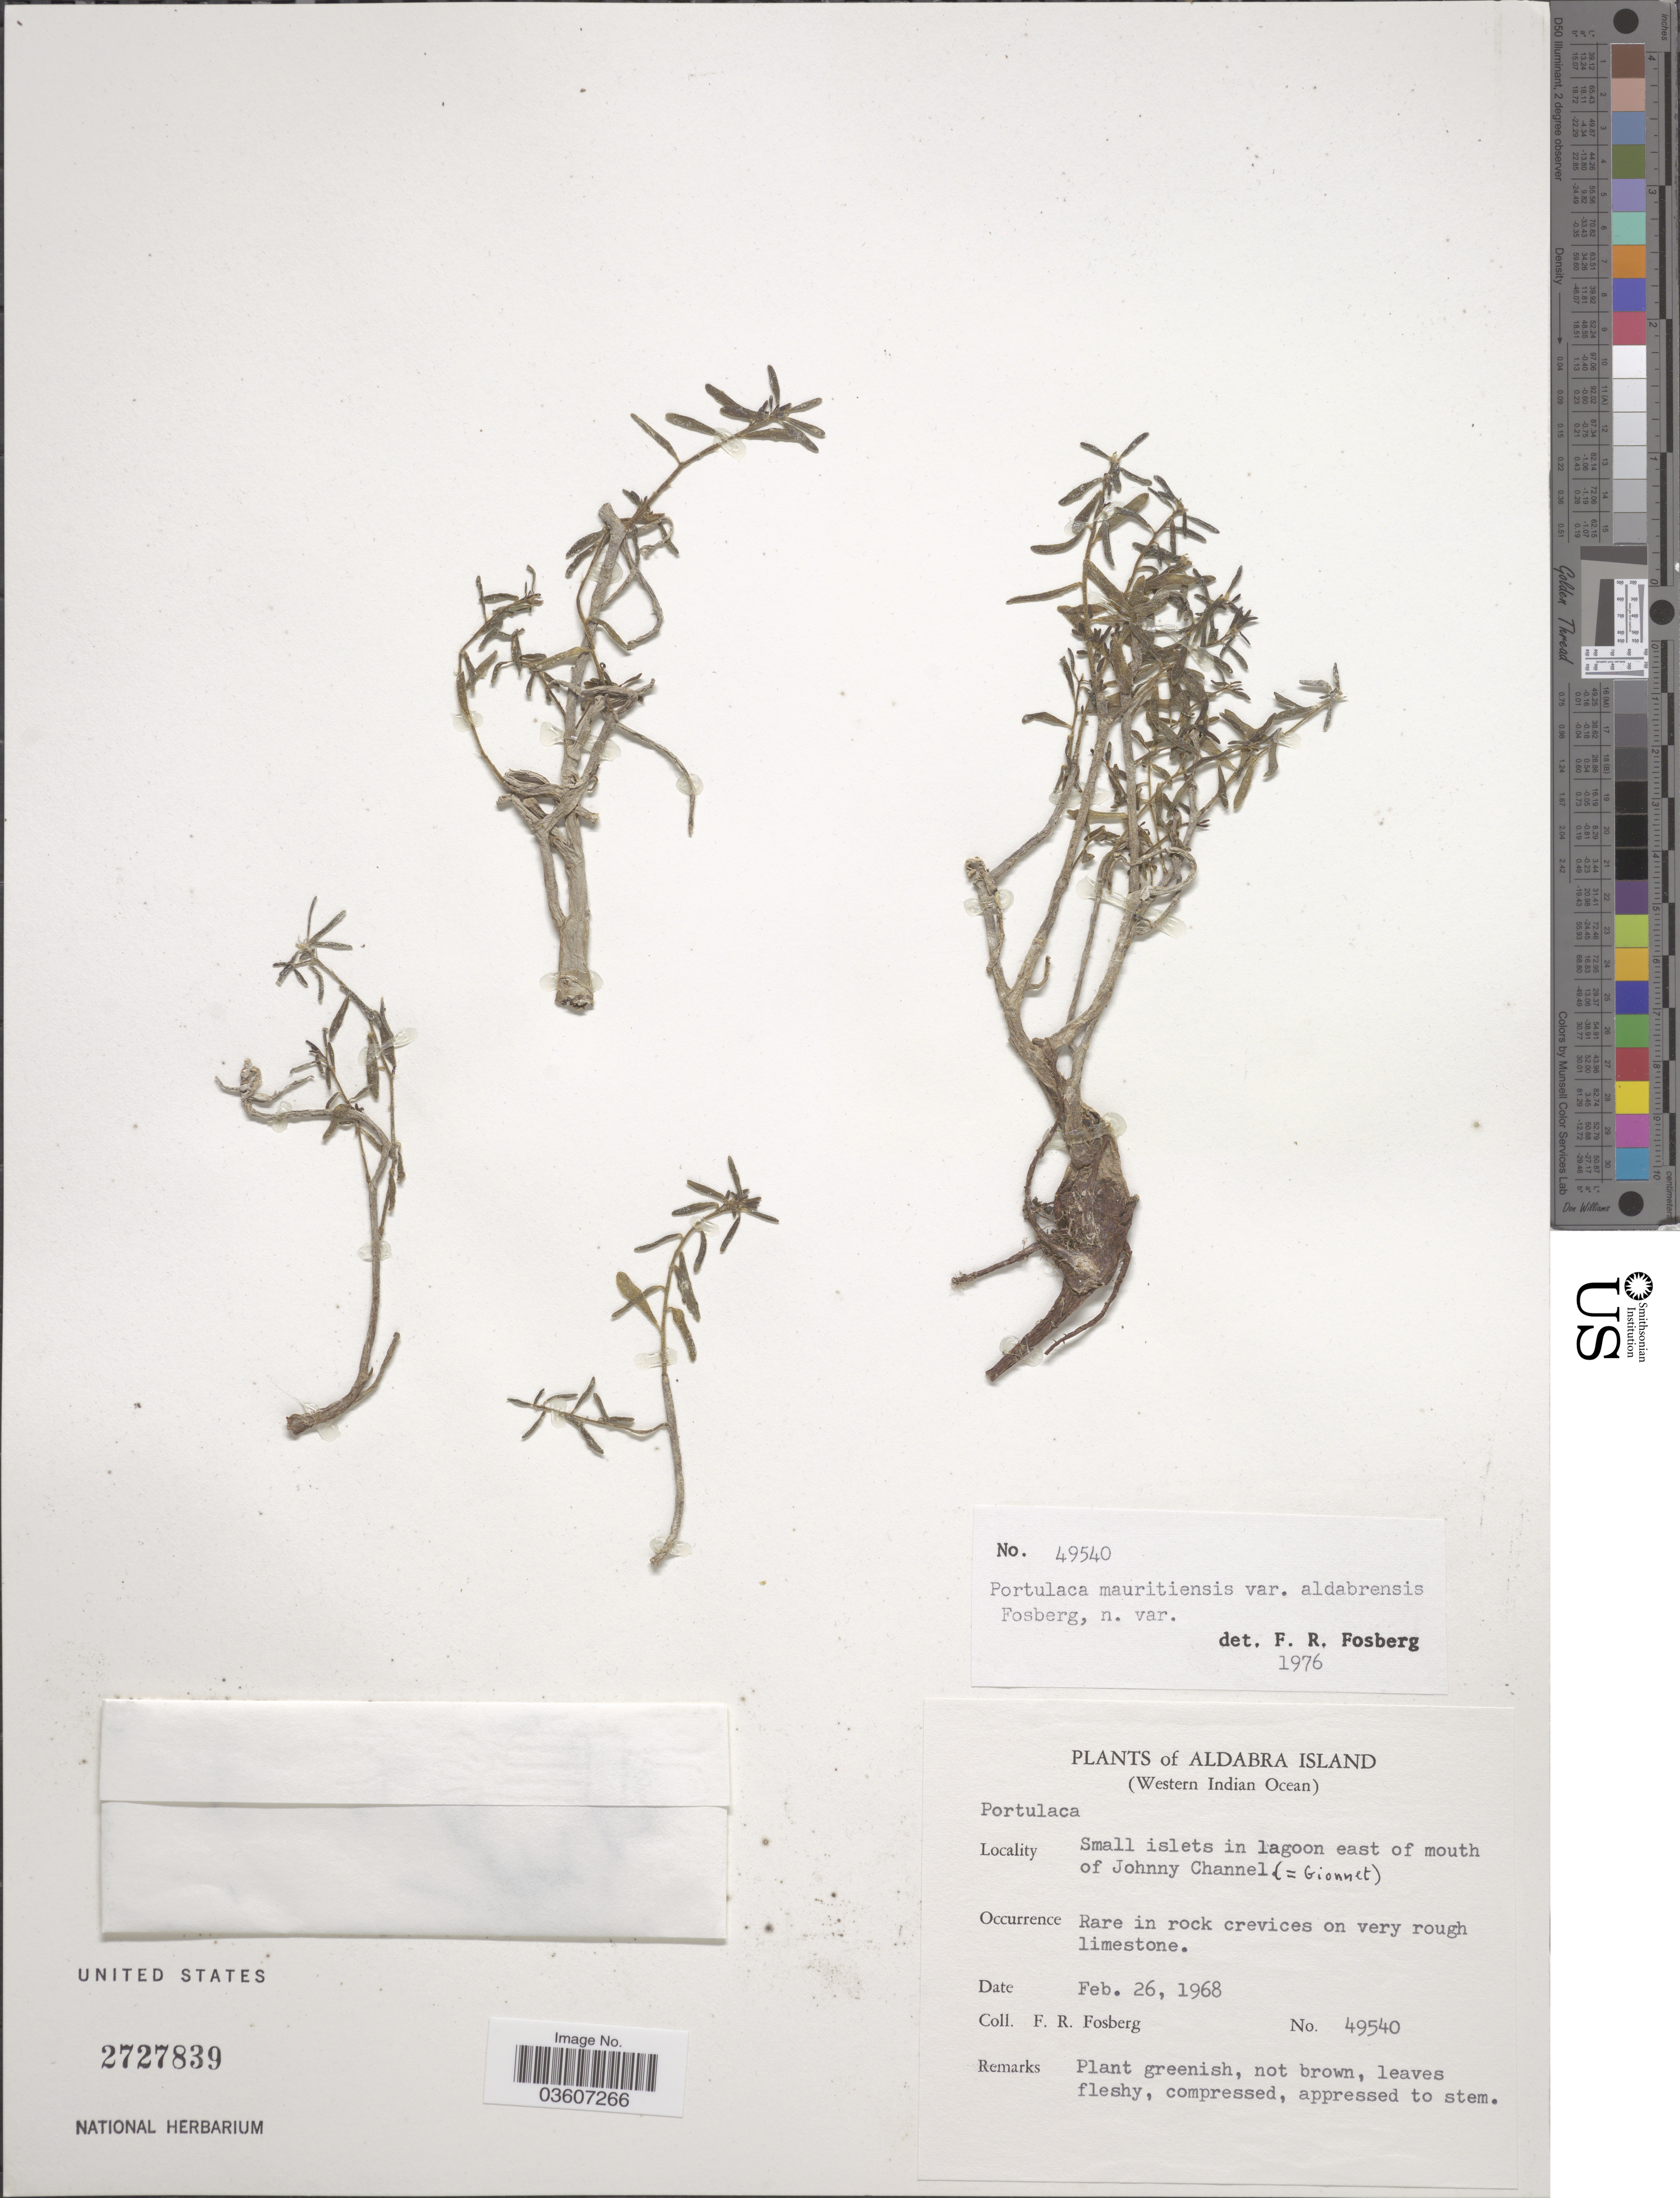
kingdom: Plantae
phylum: Tracheophyta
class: Magnoliopsida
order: Caryophyllales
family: Portulacaceae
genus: Portulaca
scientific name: Portulaca mauritiensis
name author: Poelln.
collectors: F. R. Fosberg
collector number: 49540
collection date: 1968-02-26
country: Seychelles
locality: Aldabra Island. (Western Indian Ocean). Small islets in lagoon east of mouth of Johnny Channel. (Gionnet).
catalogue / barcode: US 2727839